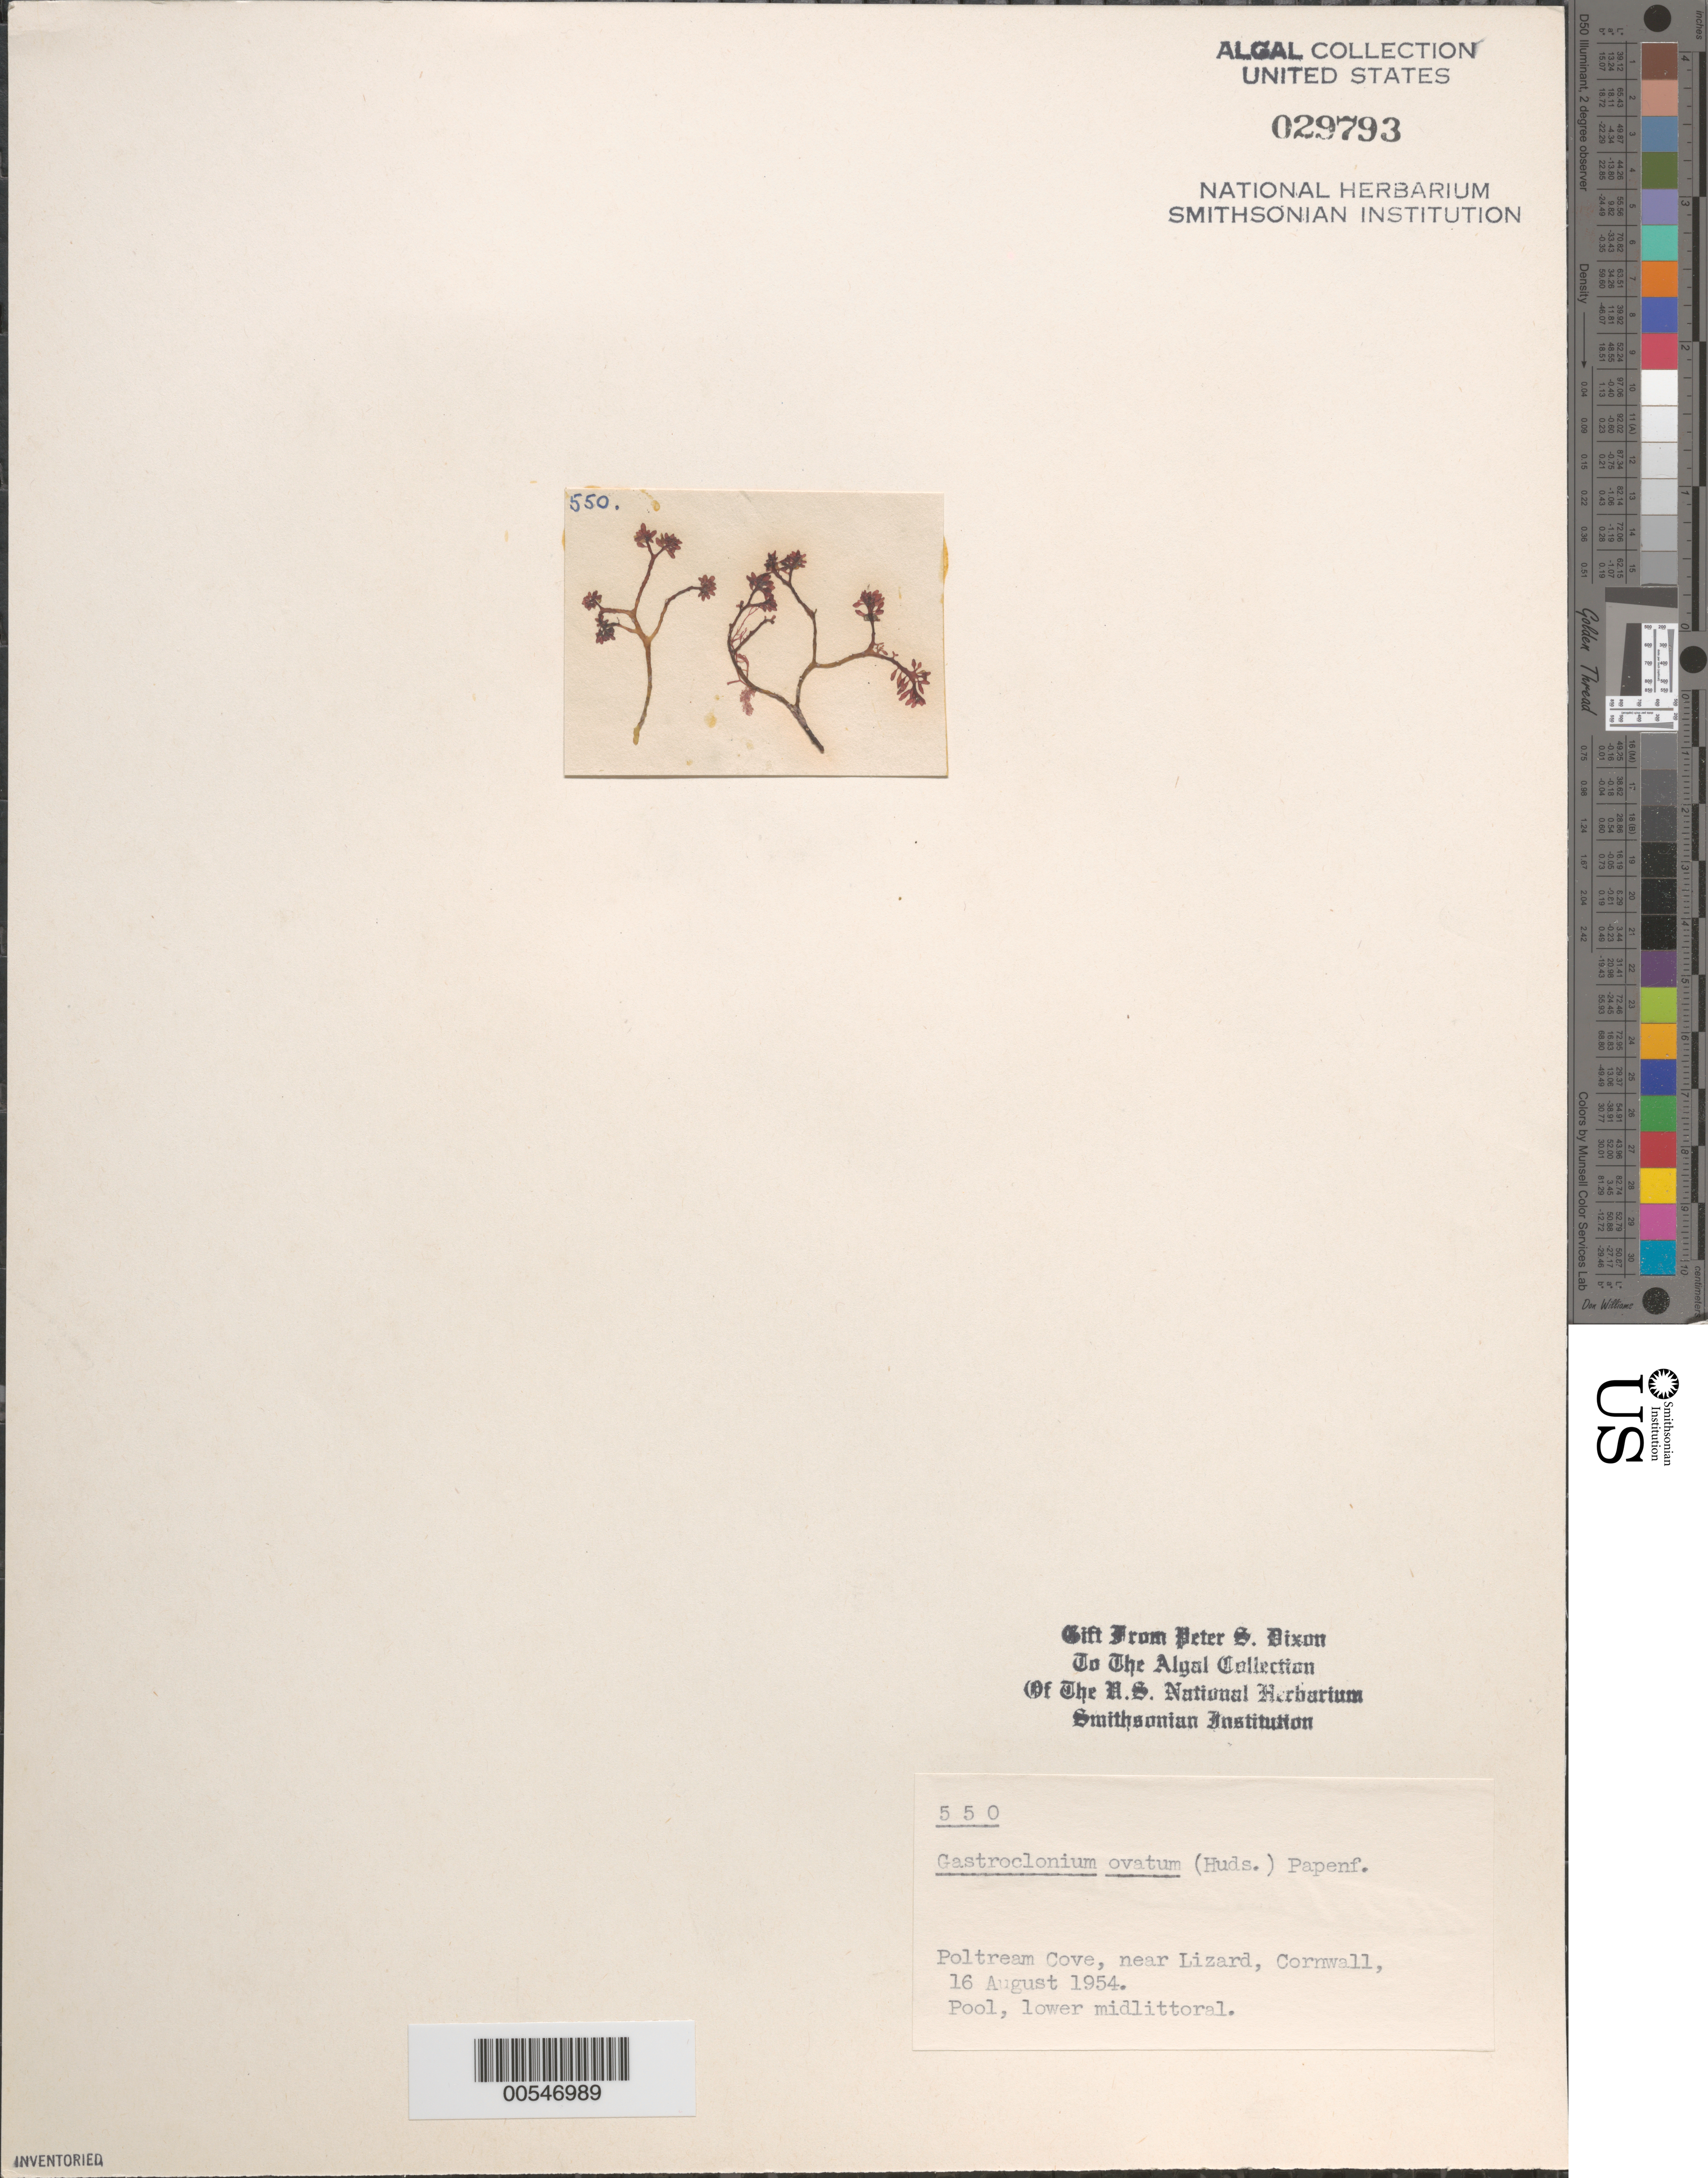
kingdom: Plantae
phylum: Rhodophyta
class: Florideophyceae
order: Rhodymeniales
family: Champiaceae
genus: Gastroclonium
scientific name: Gastroclonium ovatum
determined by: Dixon, P. S.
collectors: P. S. Dixon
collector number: PSD 550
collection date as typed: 16 Aug 1954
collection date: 1954-08-16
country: United Kingdom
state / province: England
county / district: Cornwall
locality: Poltream Cove, near Lizard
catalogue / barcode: US 29793